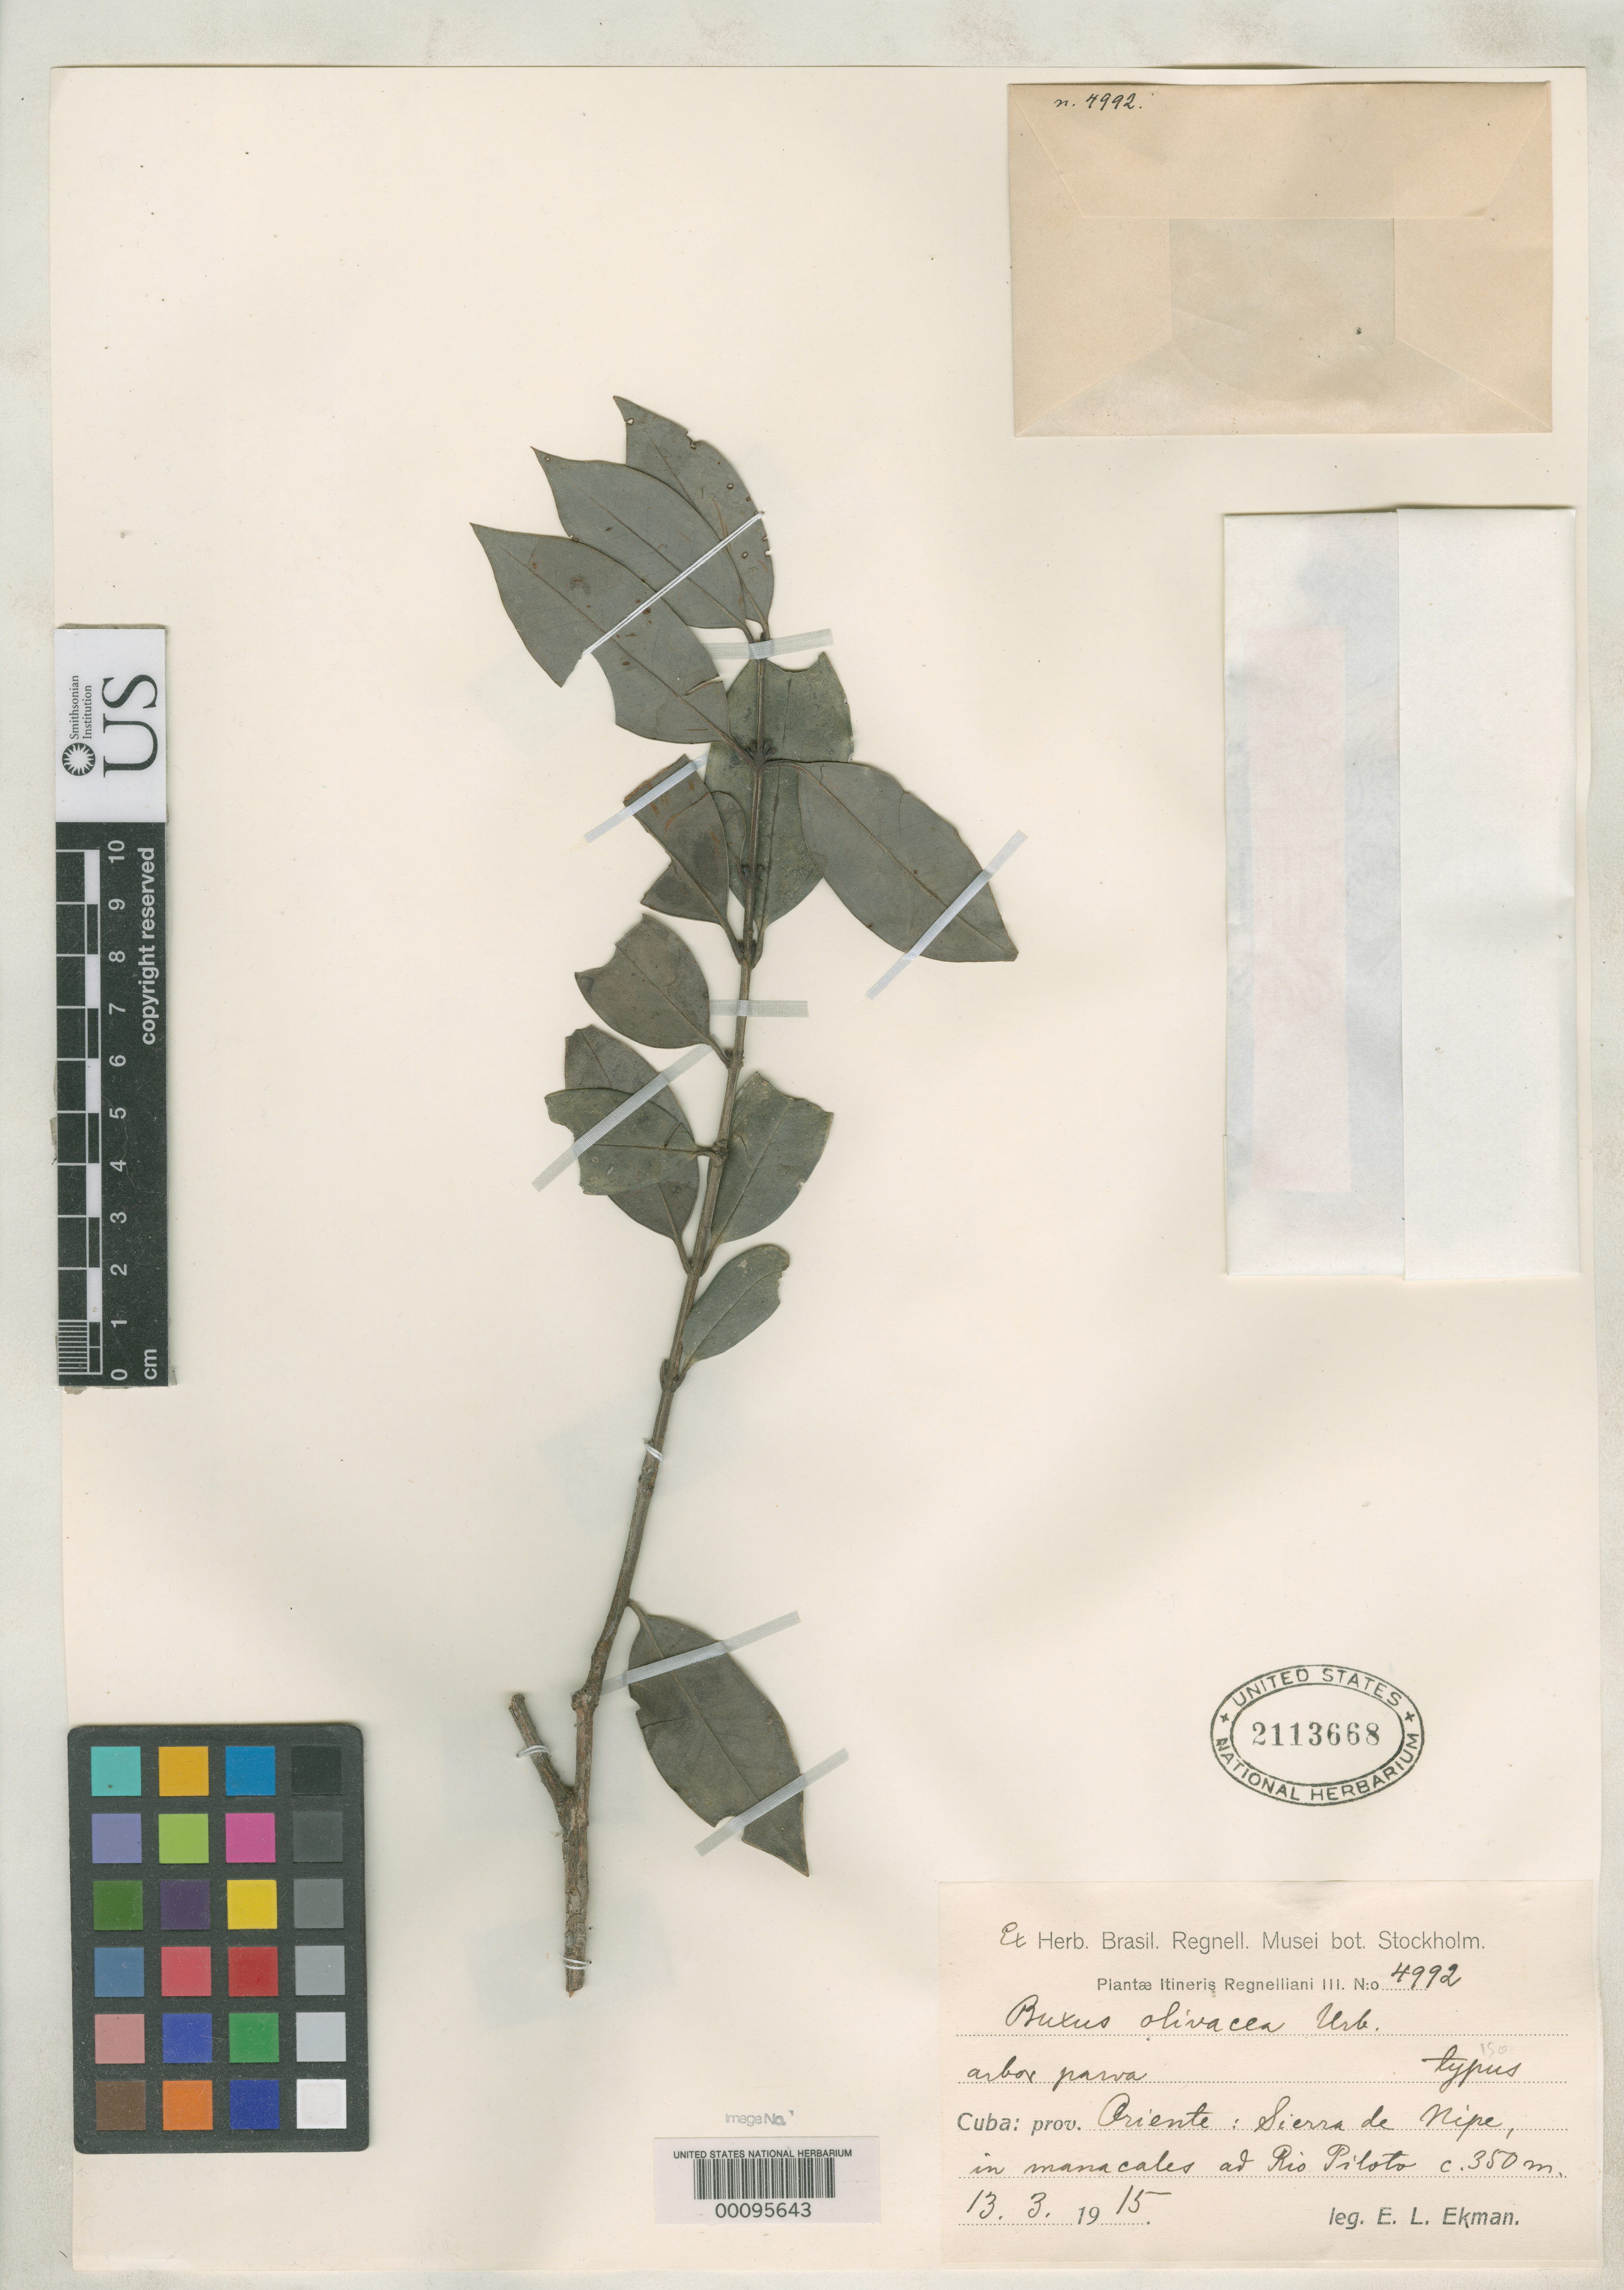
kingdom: Plantae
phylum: Tracheophyta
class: Magnoliopsida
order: Buxales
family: Buxaceae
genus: Buxus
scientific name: Buxus olivacea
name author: Urb.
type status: Isotype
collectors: E. L. Ekman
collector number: O 4992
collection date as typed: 13 Mar 1915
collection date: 1915-03-13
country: Cuba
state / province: Oriente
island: Greater Antilles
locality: Sierra de Nipe as Rio Pilota.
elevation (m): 350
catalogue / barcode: US 2113668